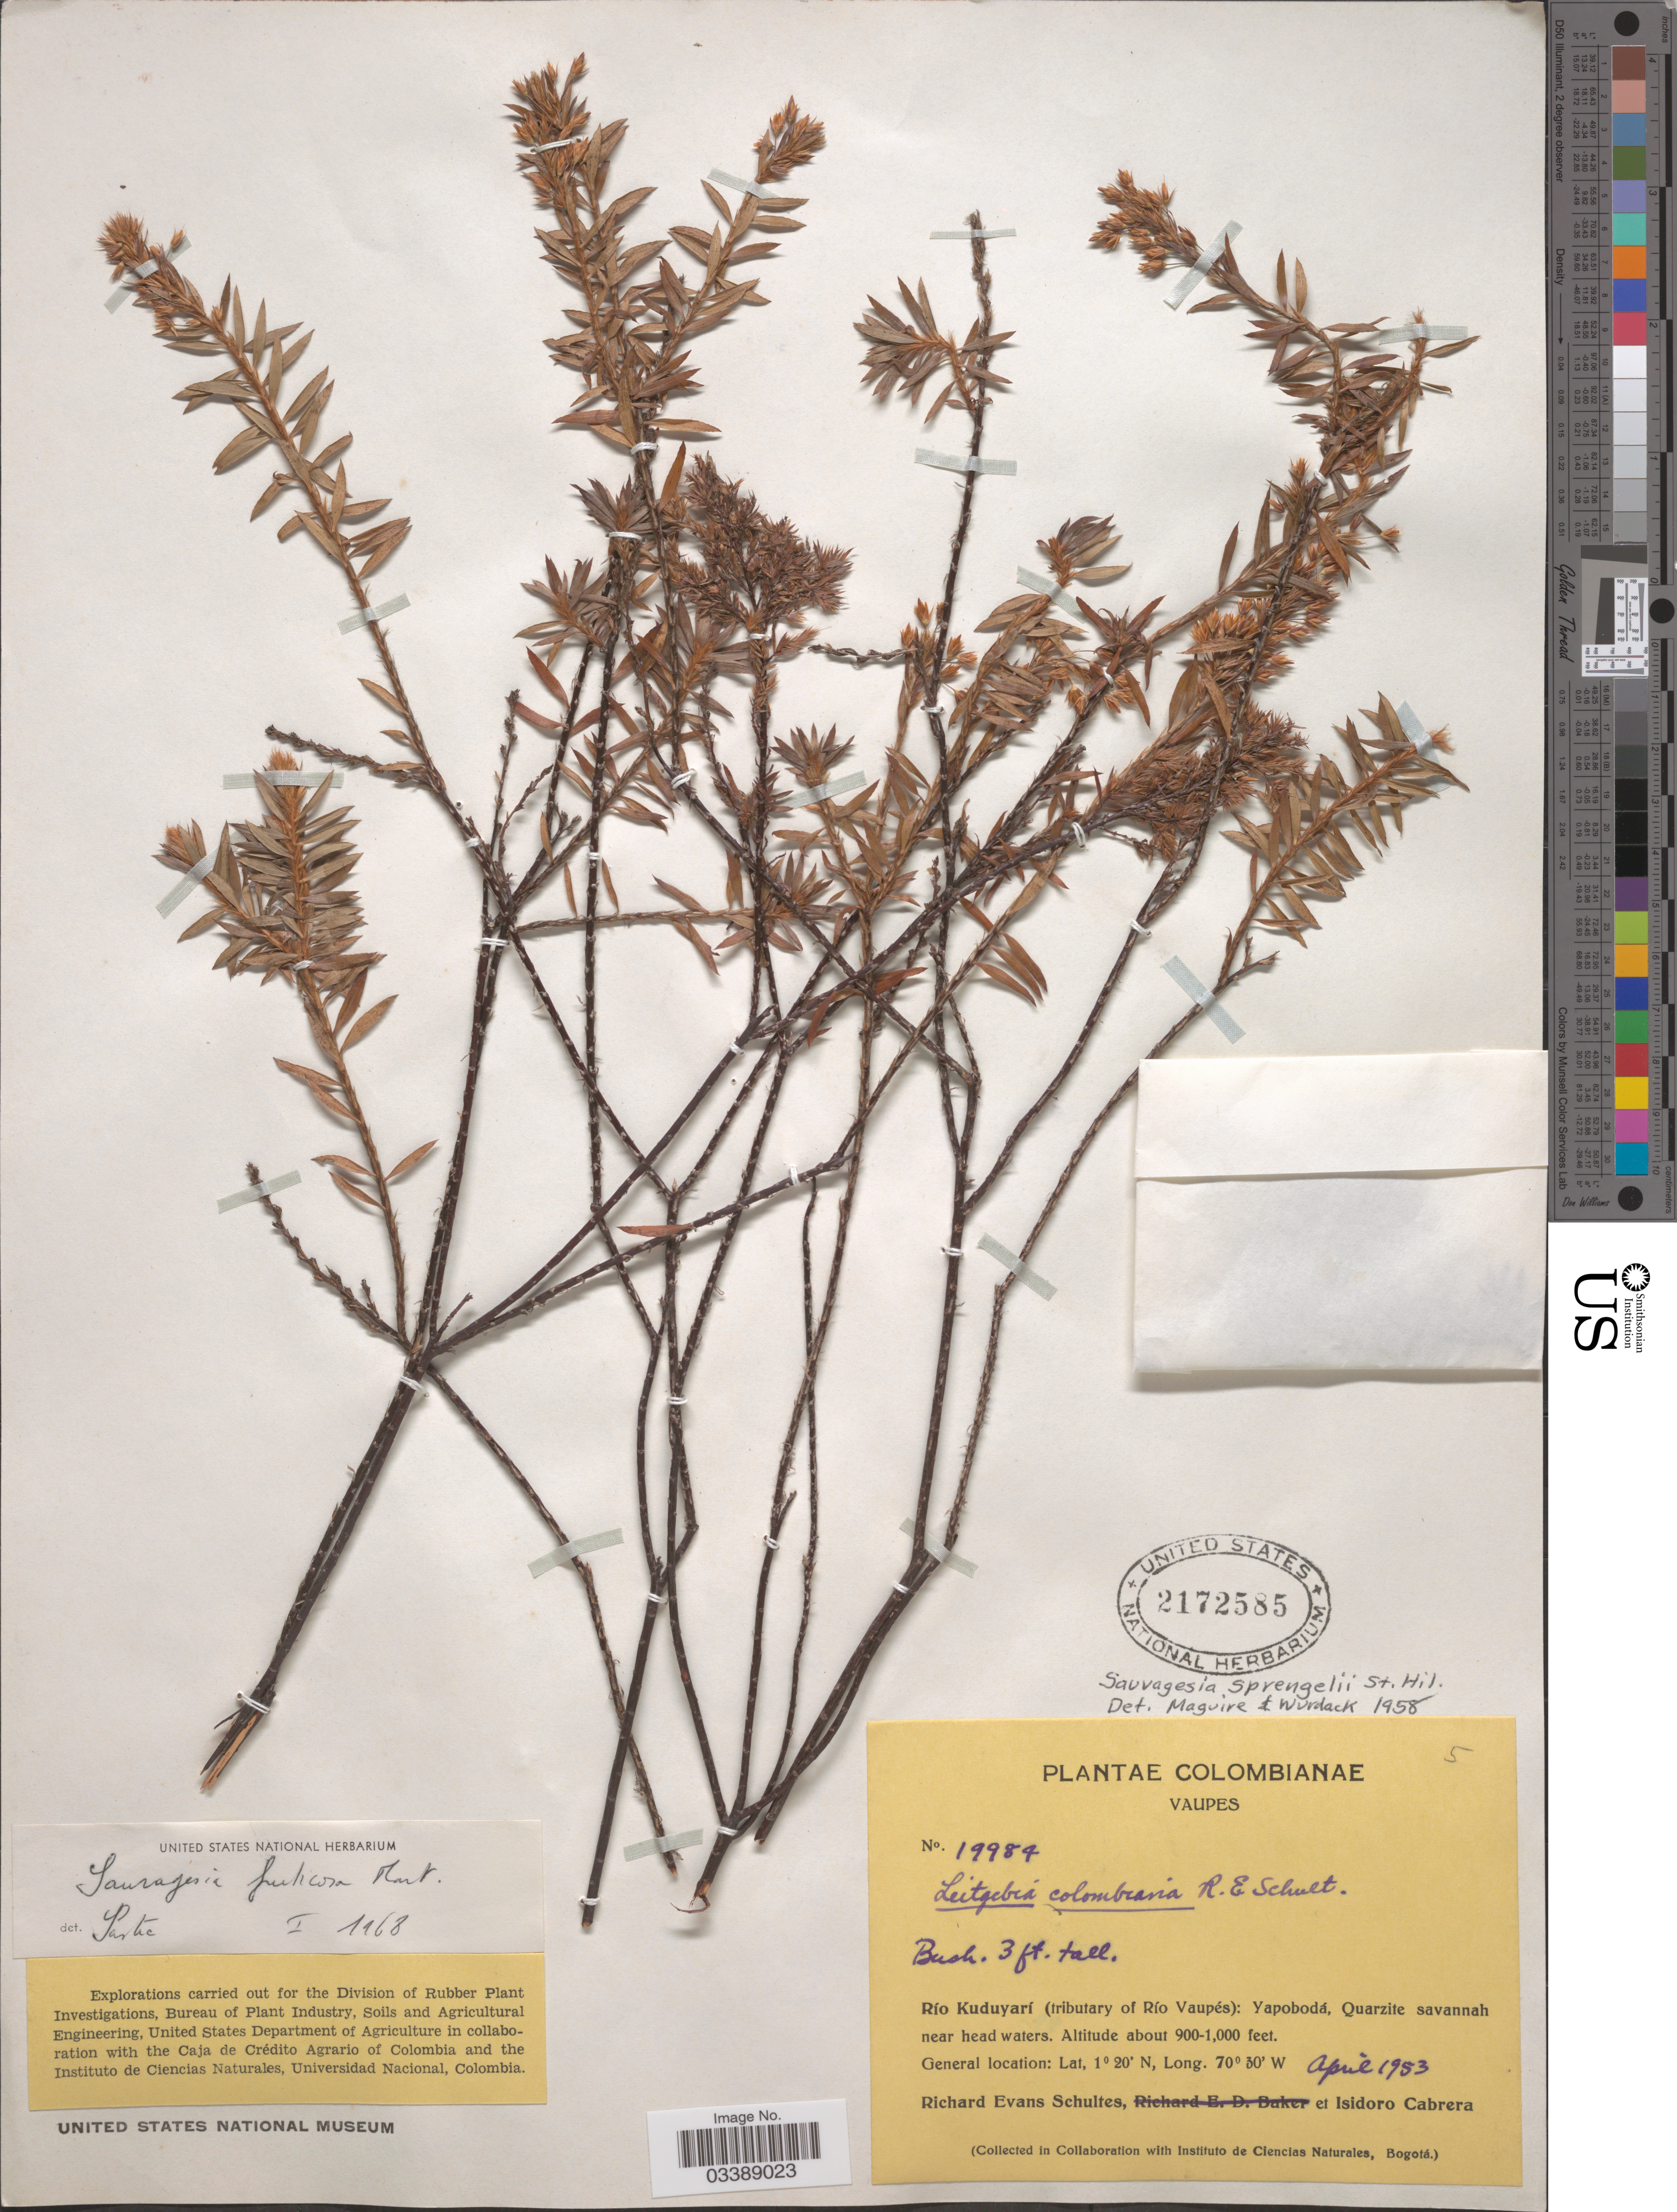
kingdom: Plantae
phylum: Tracheophyta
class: Magnoliopsida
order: Malpighiales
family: Ochnaceae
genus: Sauvagesia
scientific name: Sauvagesia fruticosa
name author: Mart.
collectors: R. E. Schultes & I. Cabrera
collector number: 19984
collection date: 1953-04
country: Colombia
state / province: Vaupés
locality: Río Kuduyarí (tributary of Río Vaupés): Yapobodá, Quarzite savannah near head waters.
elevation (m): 274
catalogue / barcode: US 2172585